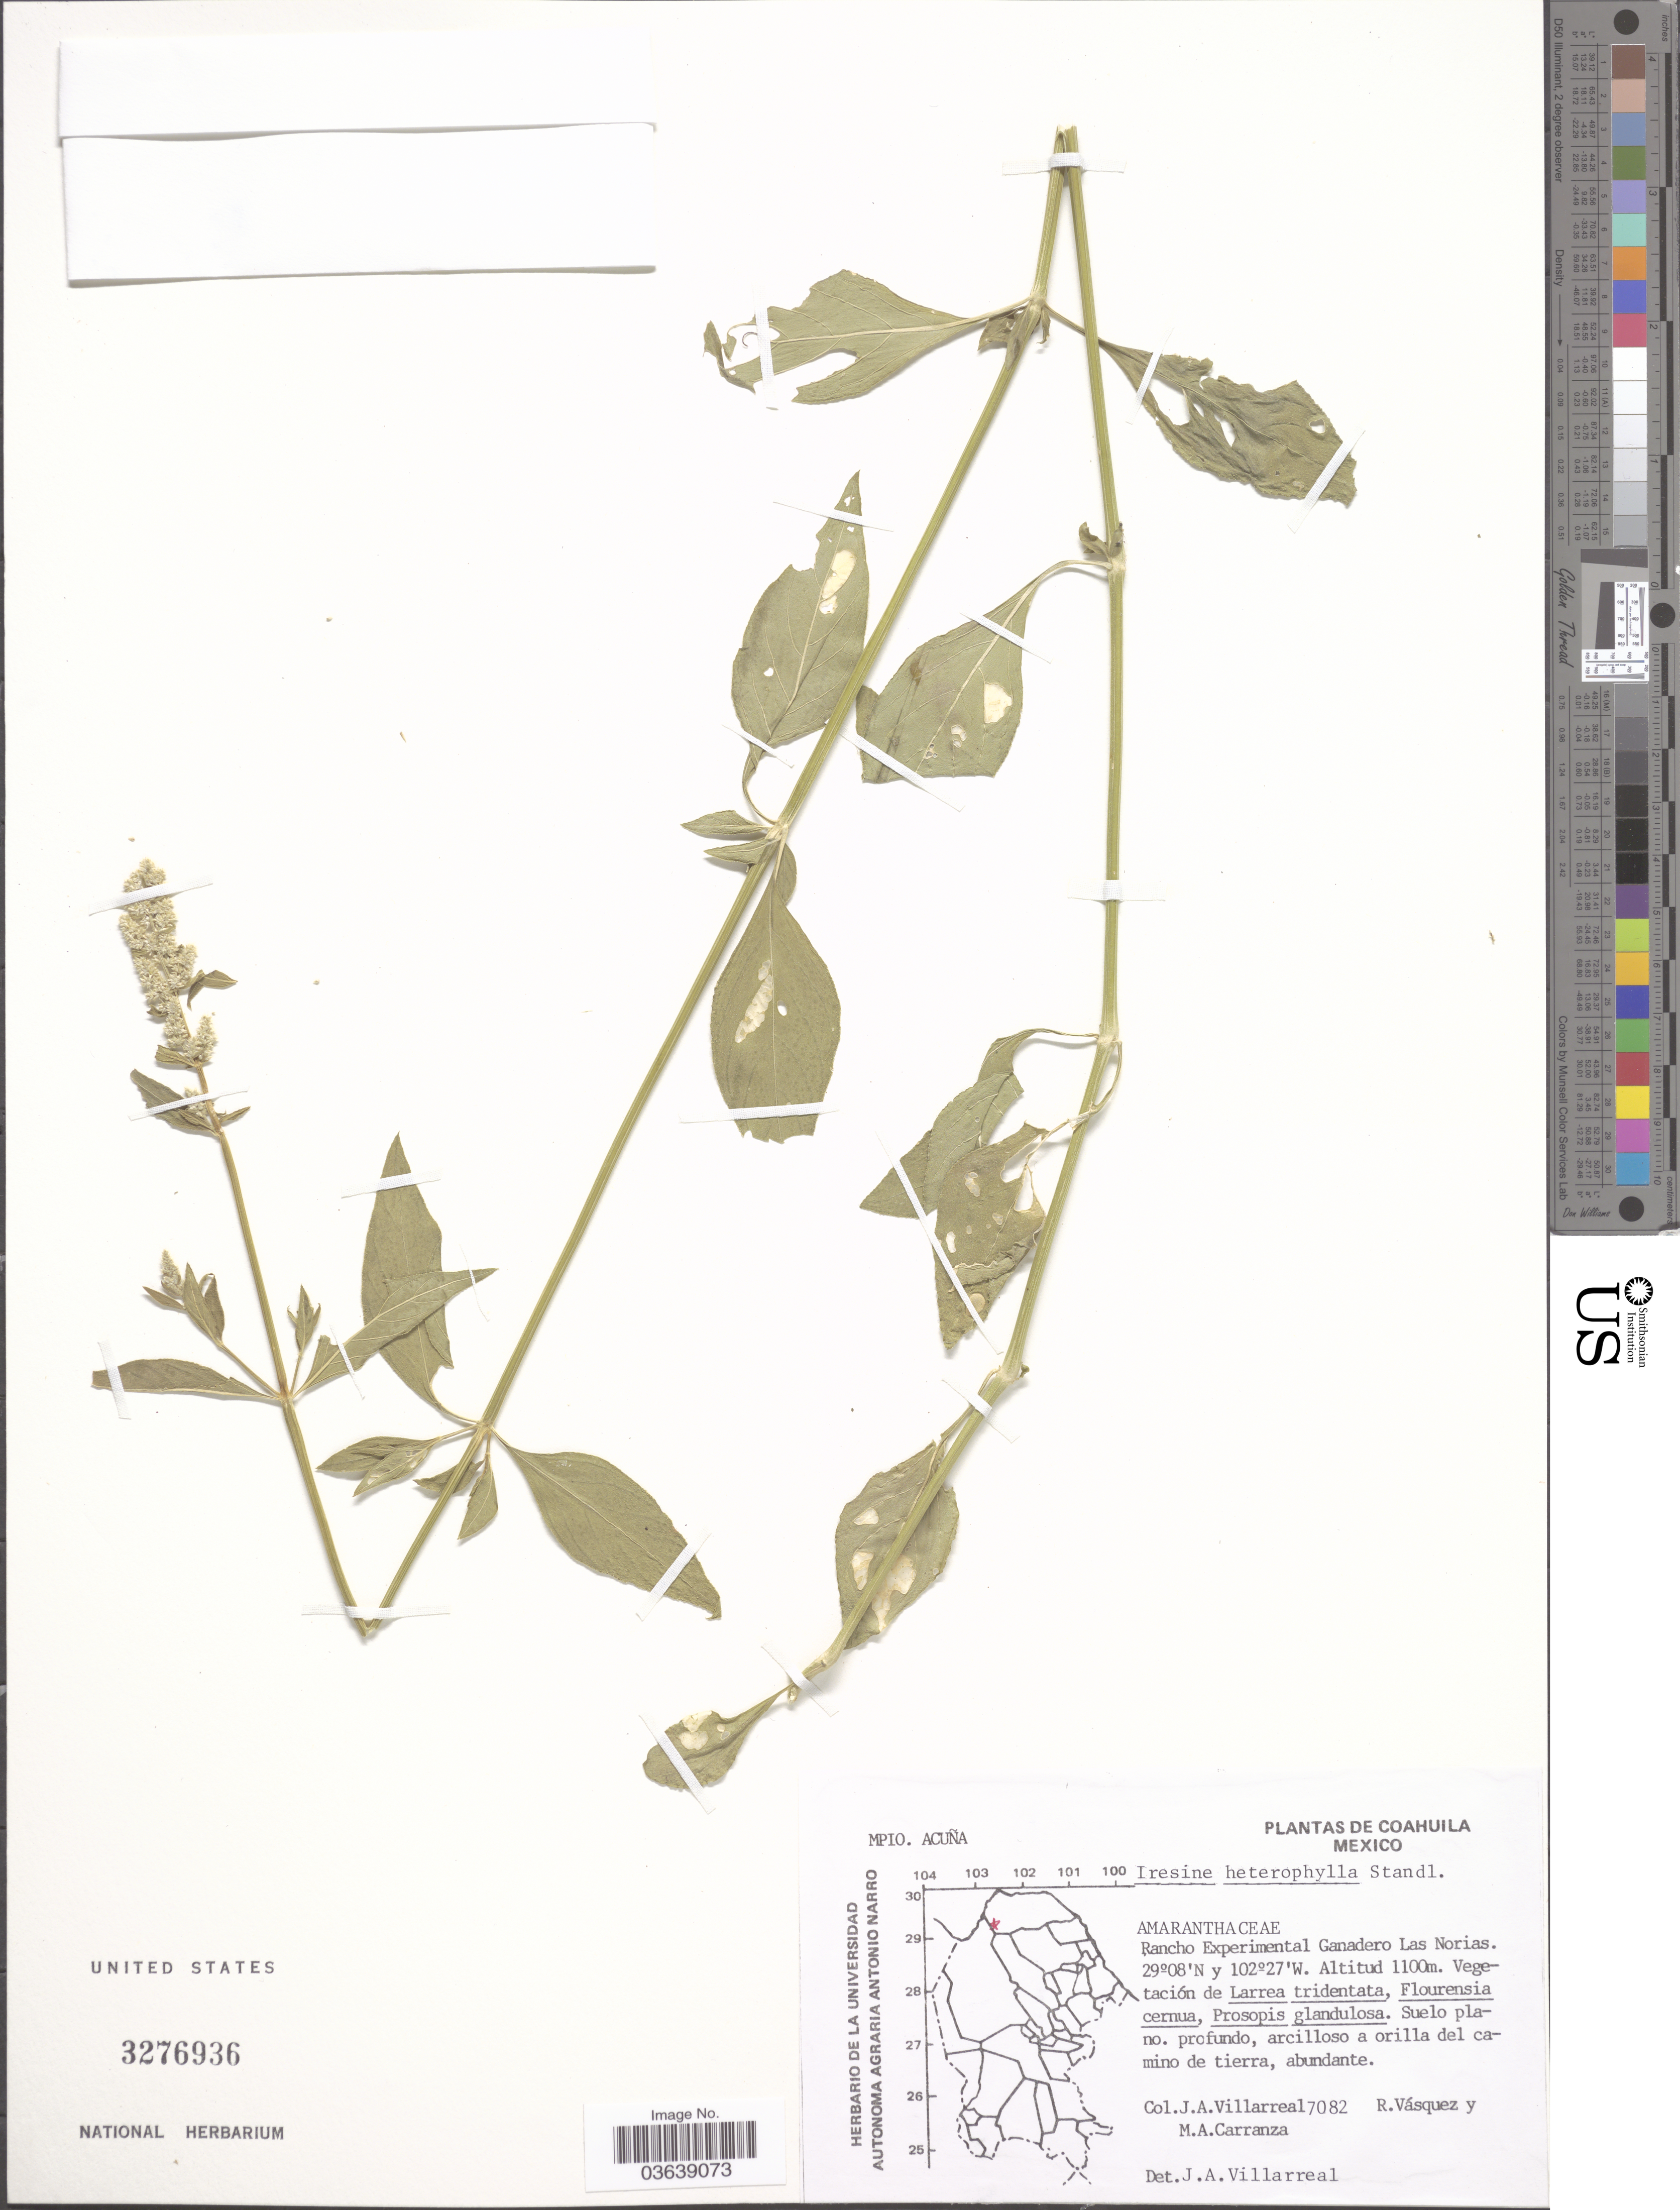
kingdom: Plantae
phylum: Tracheophyta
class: Magnoliopsida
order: Caryophyllales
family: Amaranthaceae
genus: Iresine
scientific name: Iresine heterophylla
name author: Standl.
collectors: J. Villarreal, R. Vásquez & M. Carranza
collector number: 7082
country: Mexico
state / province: Coahuila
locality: Rancho Experimental Ganadero Las Norias.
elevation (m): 1100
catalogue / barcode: US 3276936